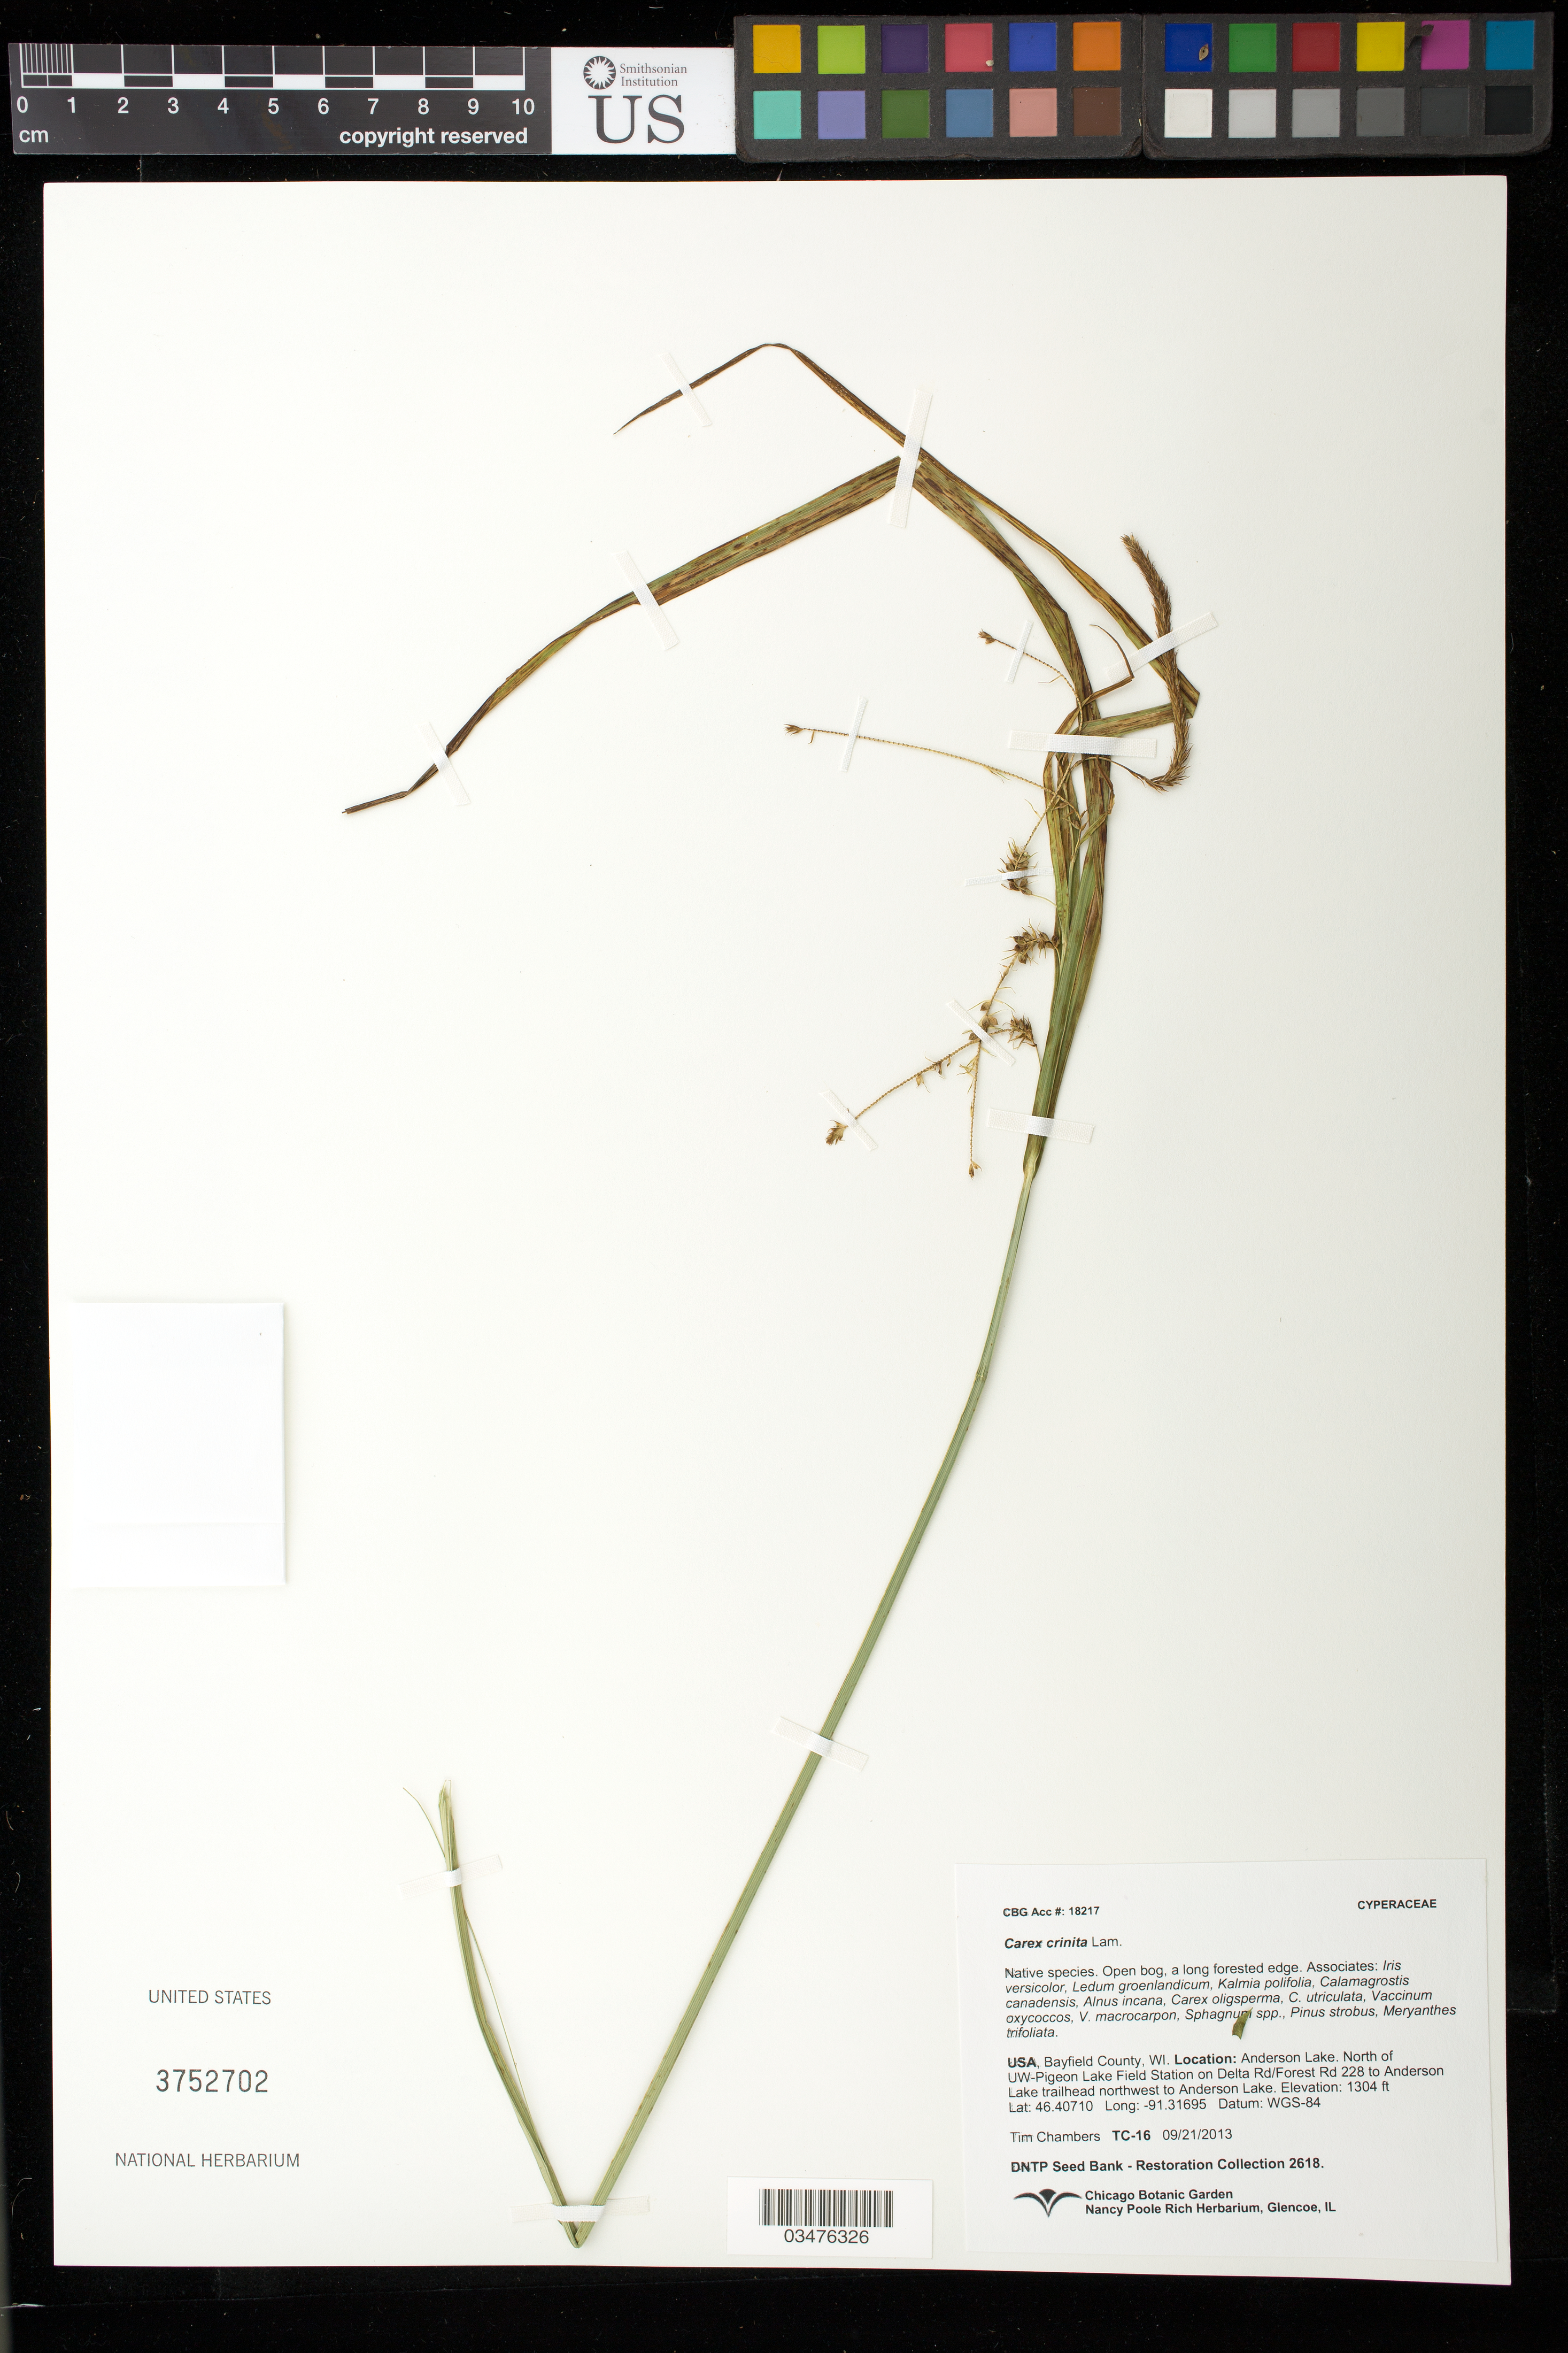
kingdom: Plantae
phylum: Tracheophyta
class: Liliopsida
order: Poales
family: Cyperaceae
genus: Carex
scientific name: Carex crinita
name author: Lam.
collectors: T. Chambers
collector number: TC-09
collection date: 2013-09-21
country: United States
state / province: Wisconsin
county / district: Bayfield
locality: Anderson Lake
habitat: Open bog, a long forest edge.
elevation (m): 397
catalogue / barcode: US 3752702